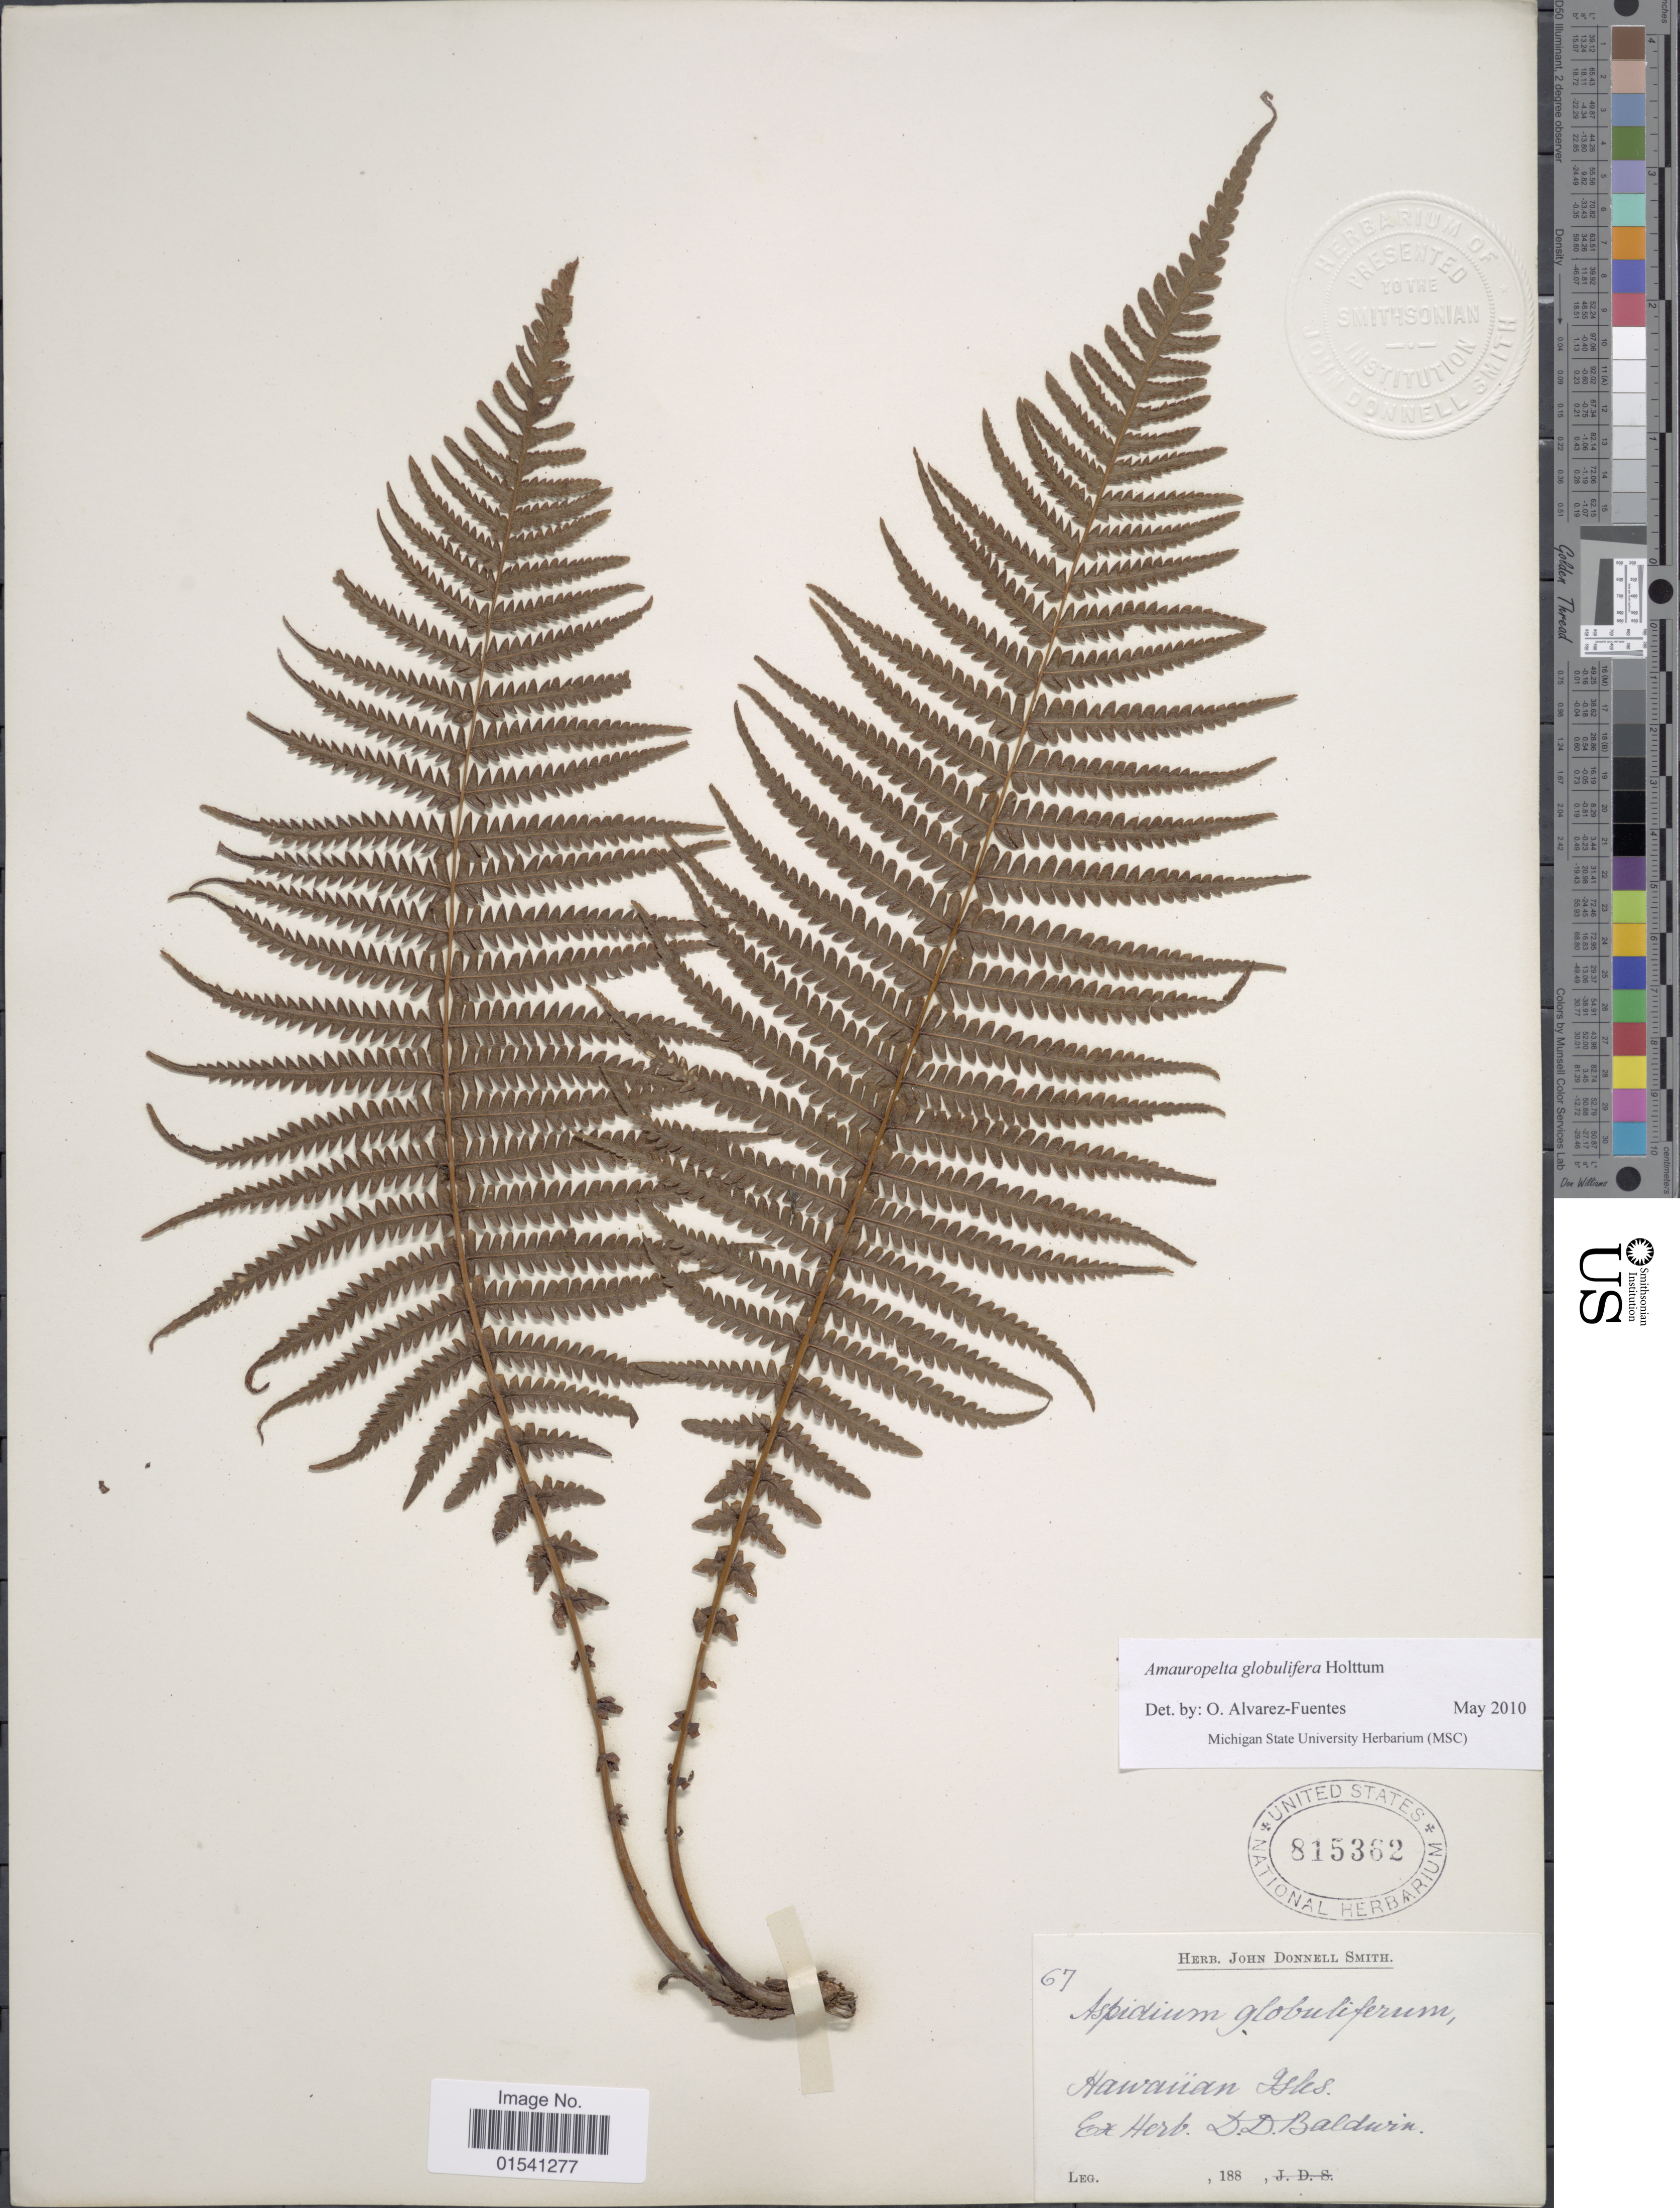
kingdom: Plantae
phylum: Tracheophyta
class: Polypodiopsida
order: Polypodiales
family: Thelypteridaceae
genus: Amauropelta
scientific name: Amauropelta globulifera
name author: (Brack.) Holttum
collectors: D. Baldwin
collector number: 67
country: United States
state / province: Hawaii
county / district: Hawaii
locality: Hawaiian Isles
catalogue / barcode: US 815362